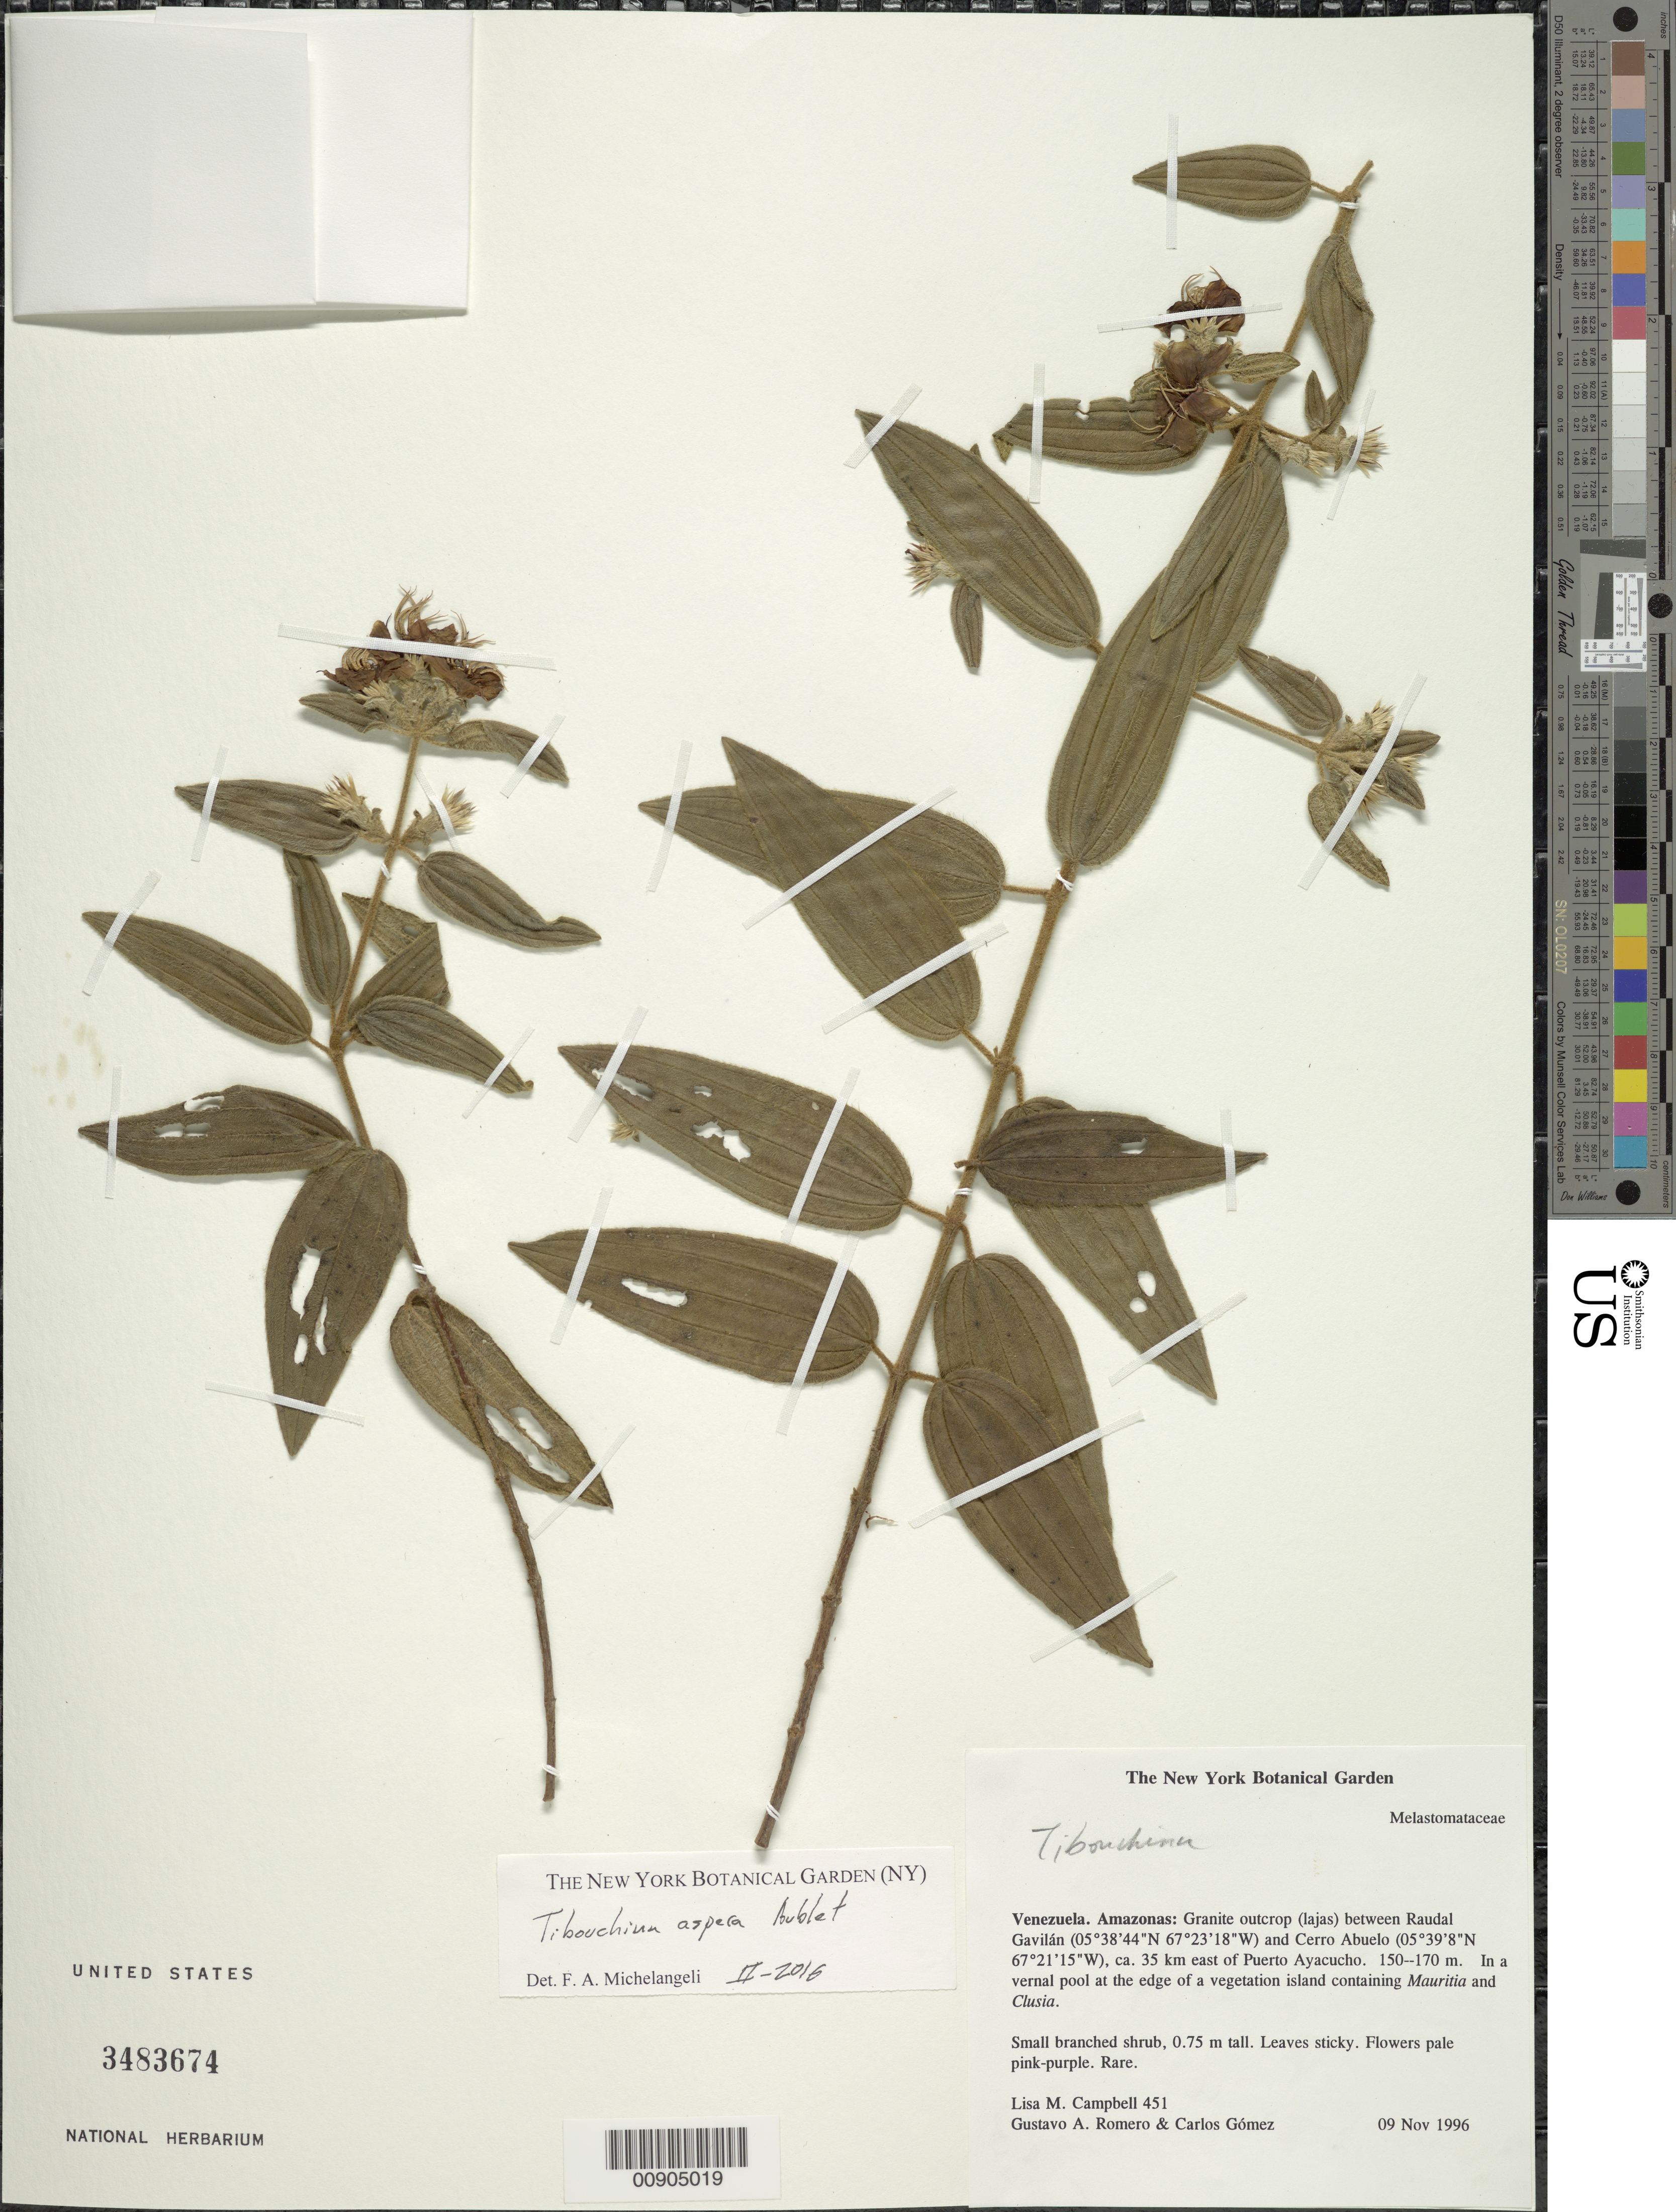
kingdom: Plantae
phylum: Tracheophyta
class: Magnoliopsida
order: Myrtales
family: Melastomataceae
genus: Tibouchina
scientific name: Tibouchina sp.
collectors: L. M. Campbell, G. A. Romero & C. Gómez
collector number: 451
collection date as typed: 9-Nov-96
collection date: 1996-11-09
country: Venezuela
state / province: Amazonas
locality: Raudal Gavilán to Cerro Abuelo, ca. 35 km E of Puerto Ayacucho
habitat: Vernal pool at edge of vegetation island containing Mauritia and Clusia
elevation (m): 150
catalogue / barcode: US 3483674